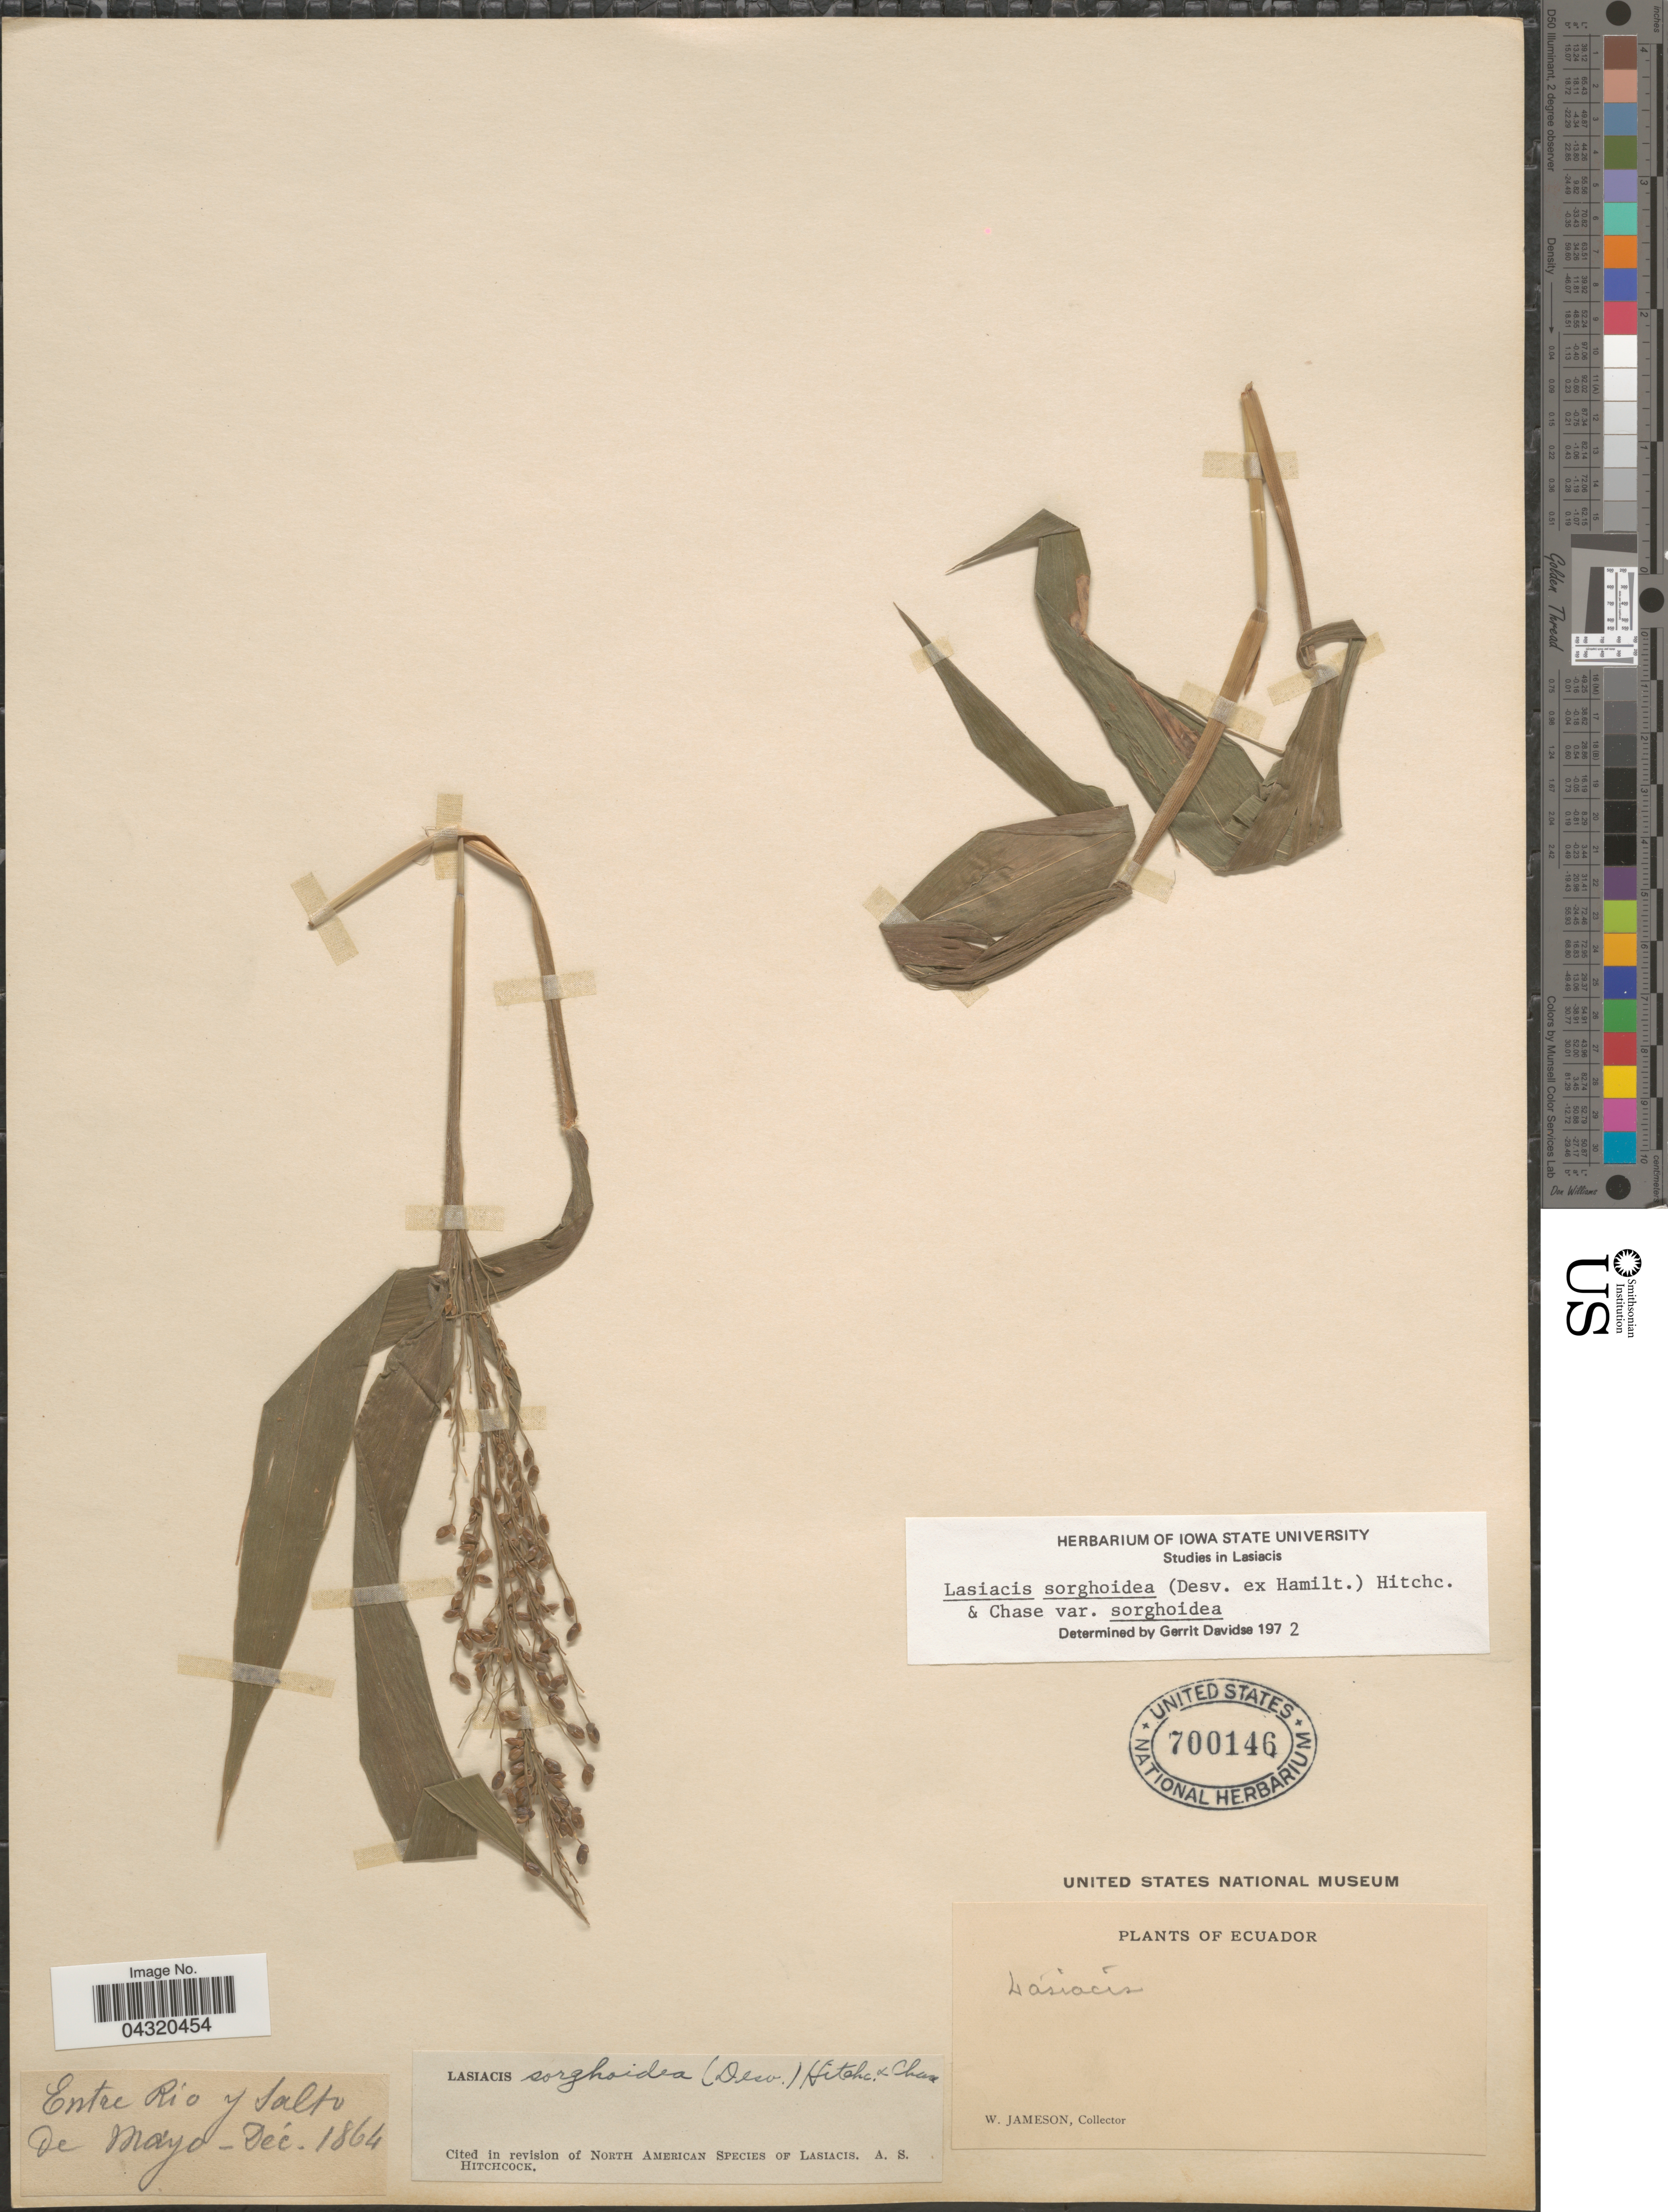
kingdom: Plantae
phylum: Tracheophyta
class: Liliopsida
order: Poales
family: Poaceae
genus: Lasiacis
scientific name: Lasiacis sorghoidea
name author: (Desv. ex Ham.) Hitchc. & Chase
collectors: W. Jameson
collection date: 1864-12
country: Ecuador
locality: Entre Rio y Salto de Mayo.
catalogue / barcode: US 700146